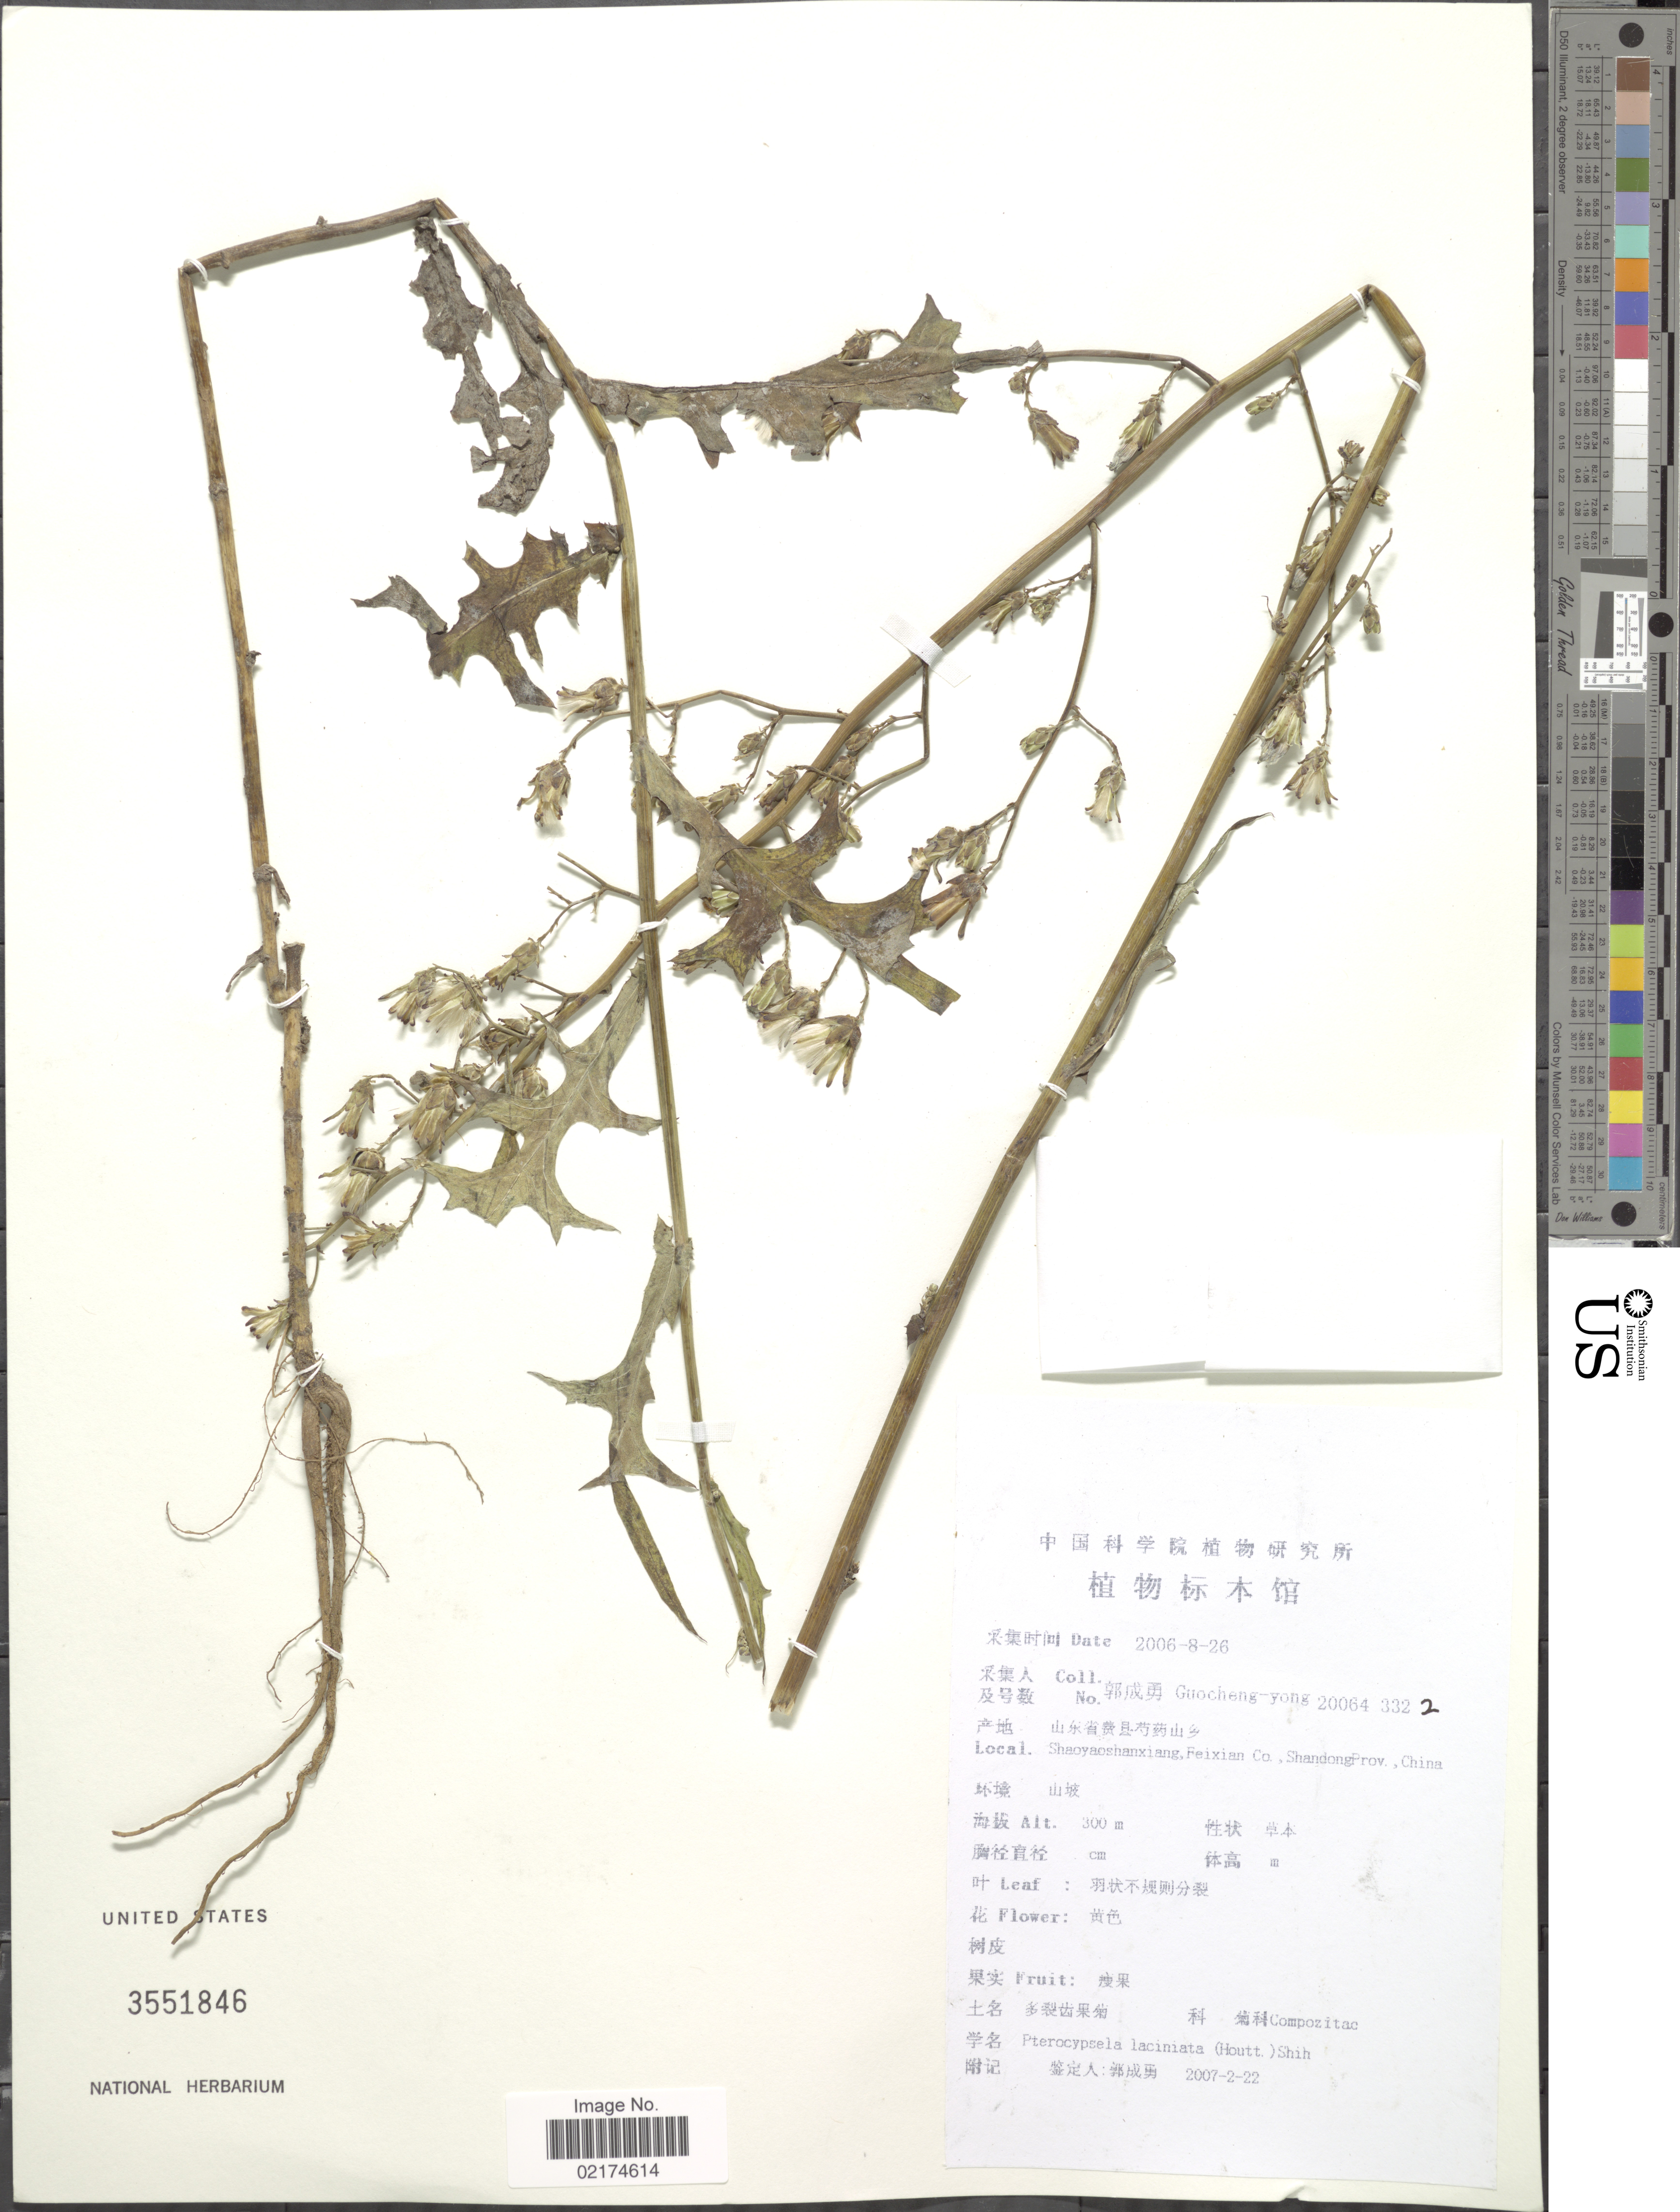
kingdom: Plantae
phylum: Tracheophyta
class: Magnoliopsida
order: Asterales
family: Asteraceae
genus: Lactuca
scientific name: Lactuca indica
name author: L.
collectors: Guo cheng-yong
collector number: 20064-332-2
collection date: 2006-08-26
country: China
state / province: Shandong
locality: Shaoyaoshanxiang, Feixian Co.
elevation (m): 300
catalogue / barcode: US 3551846